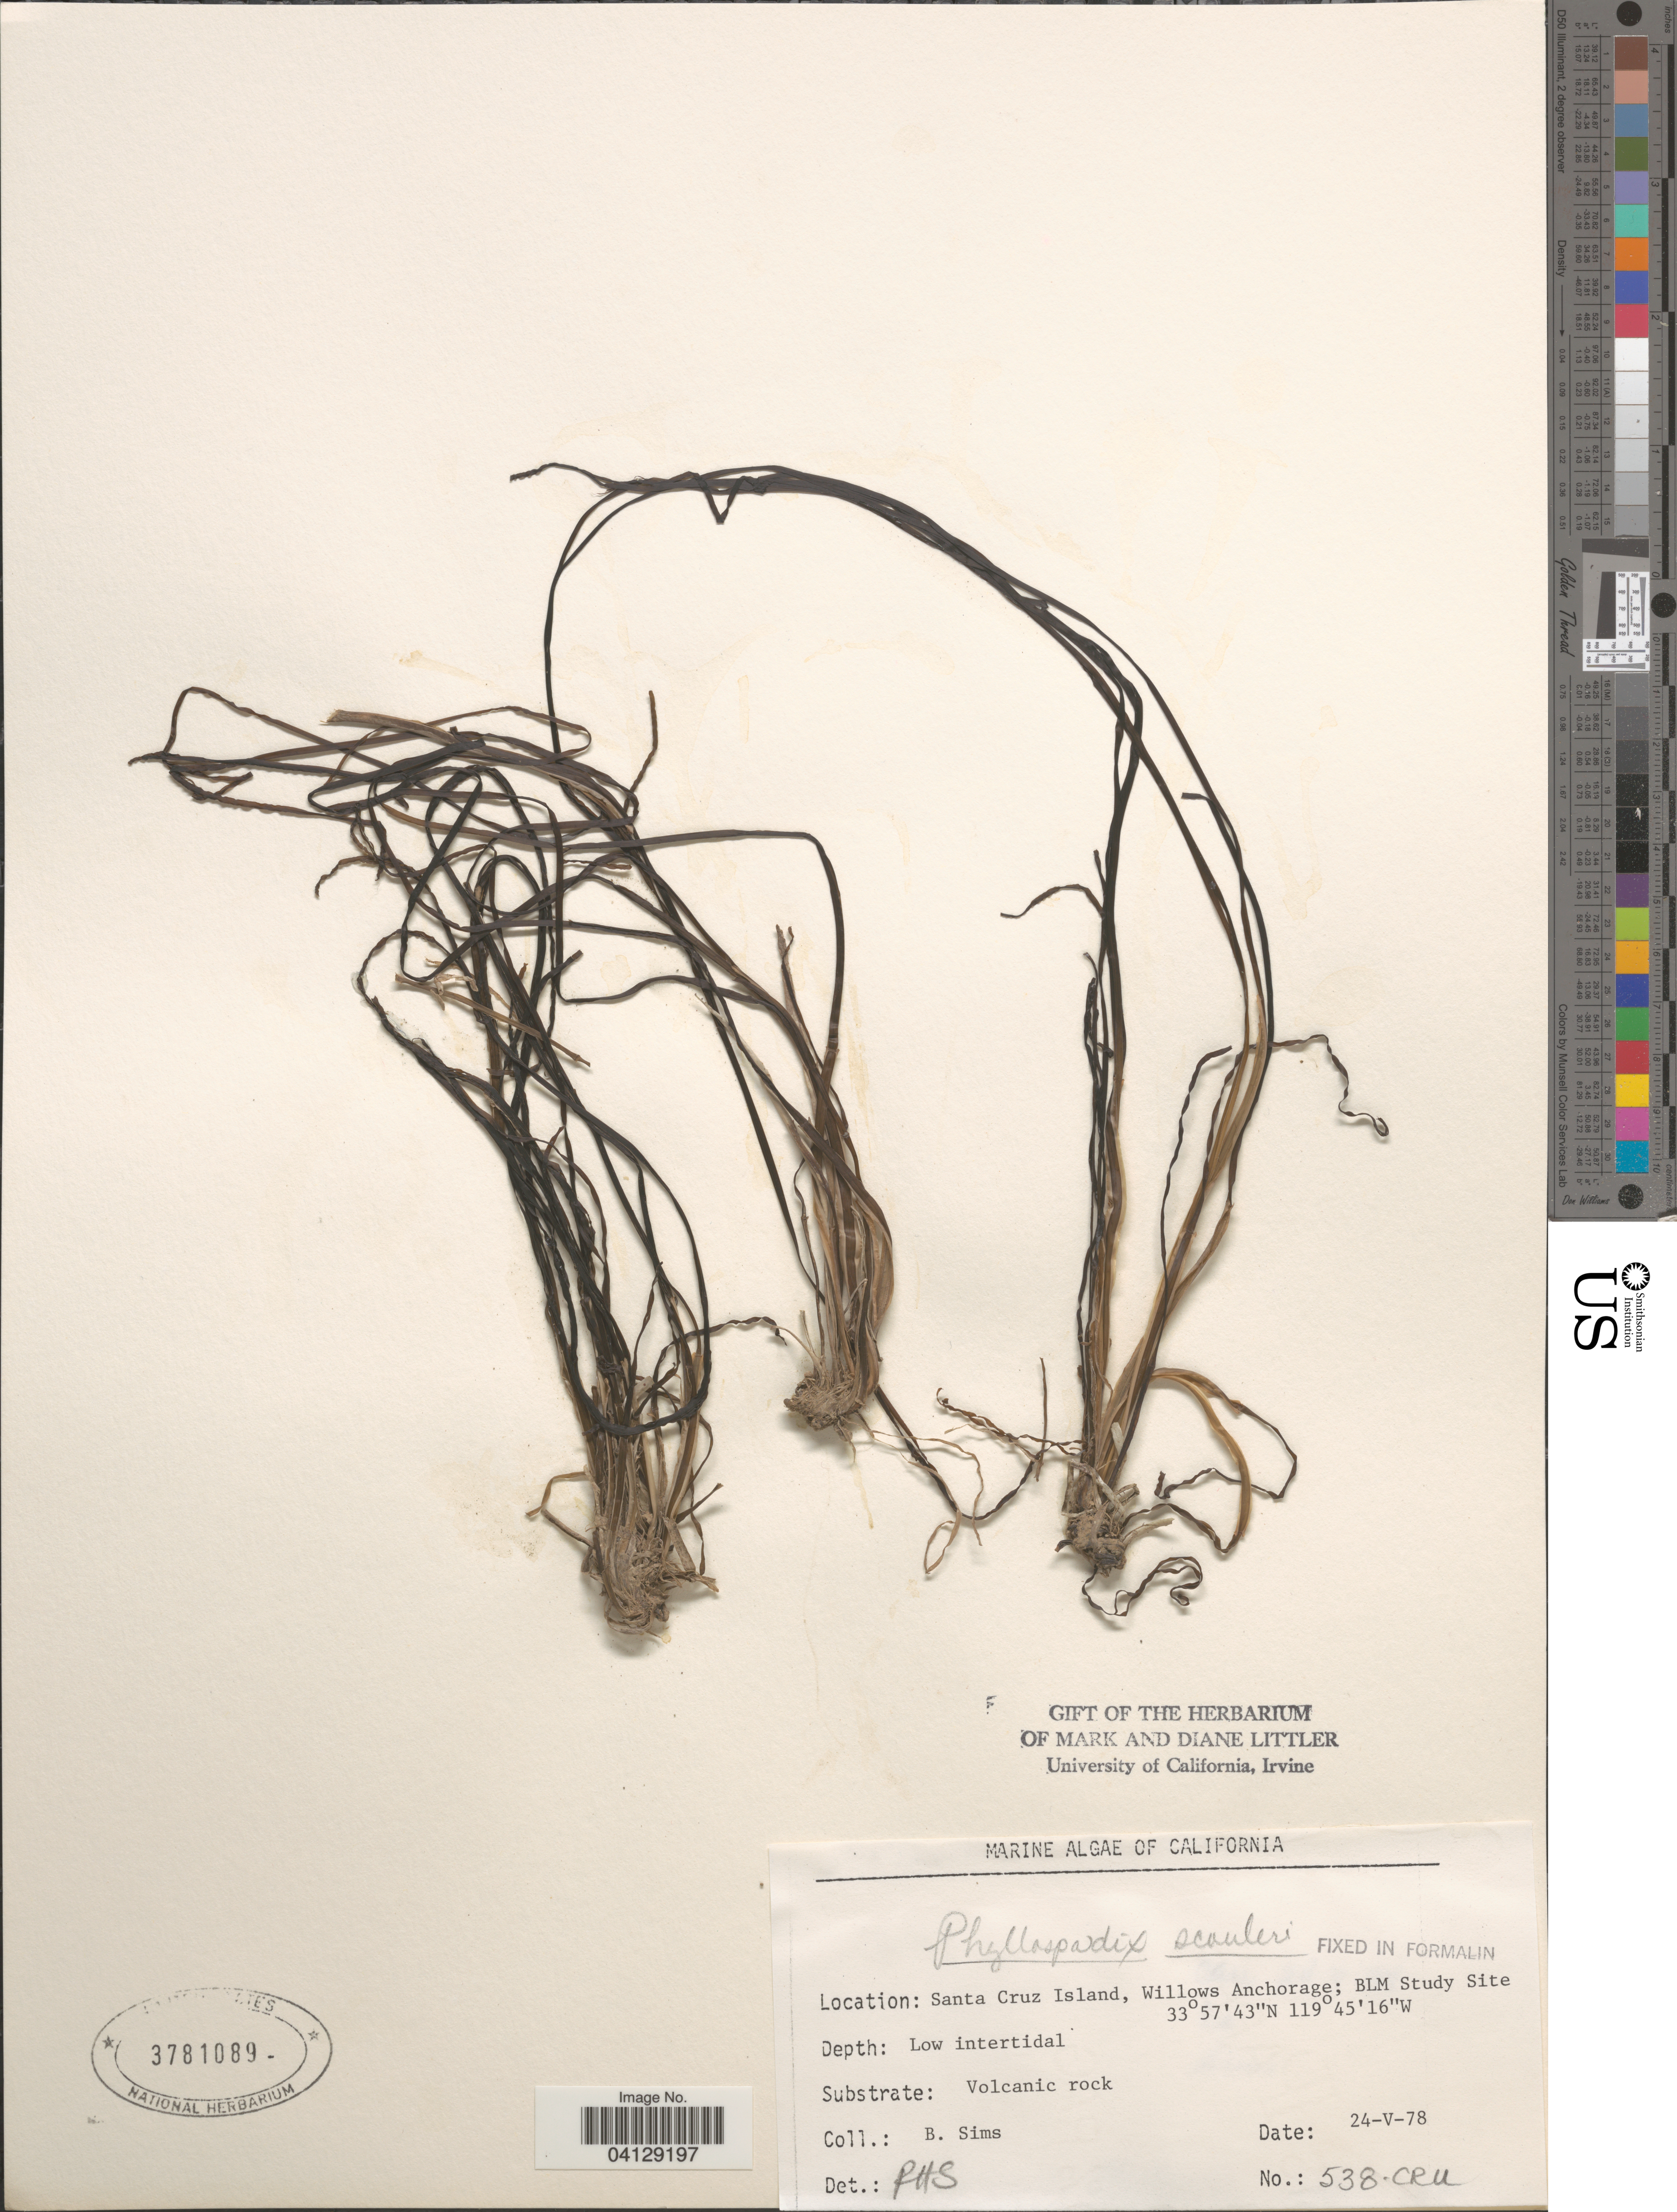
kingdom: Plantae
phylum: Tracheophyta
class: Liliopsida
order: Alismatales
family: Zosteraceae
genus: Phyllospadix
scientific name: Phyllospadix scouleri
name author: Hook.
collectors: B. Sims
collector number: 538-CRU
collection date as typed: Transcribed d/m/y: 24/5/78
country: United States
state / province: California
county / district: Santa Barbara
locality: Santa Cruz Island, Willows Anchorage; BLM Study Site.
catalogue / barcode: US 3781089